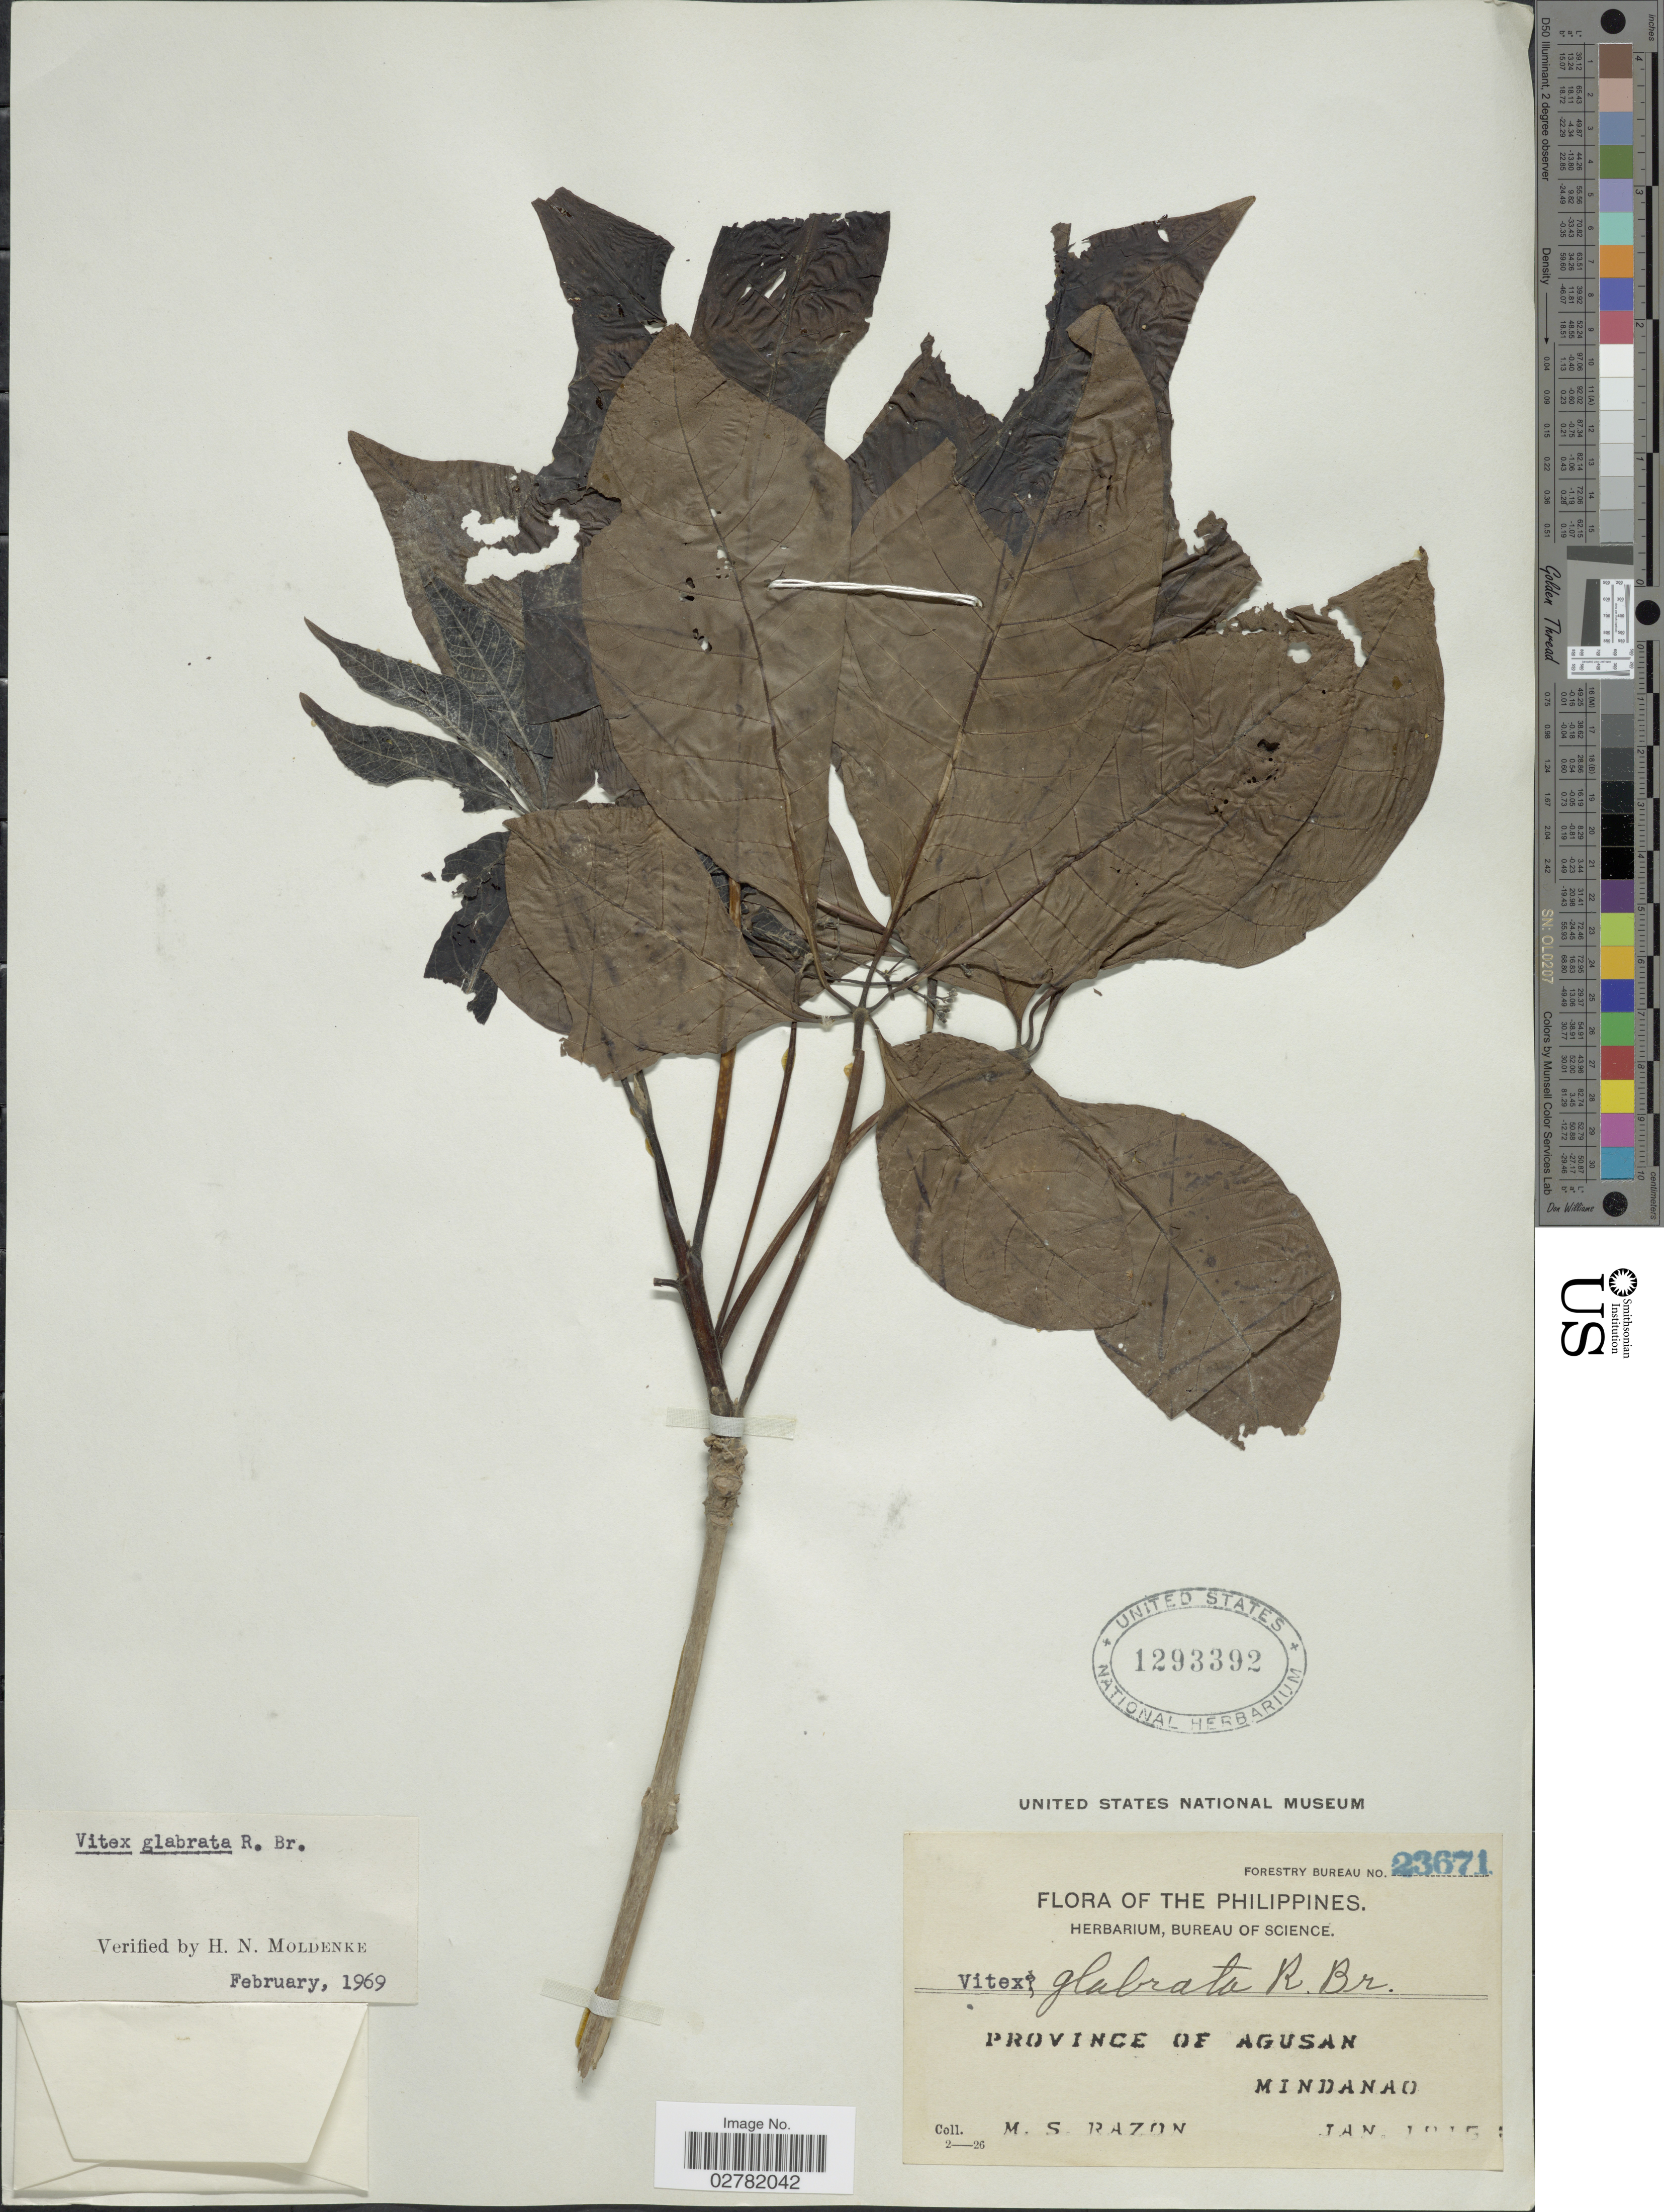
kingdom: Plantae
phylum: Tracheophyta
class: Magnoliopsida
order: Lamiales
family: Lamiaceae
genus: Vitex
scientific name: Vitex glabrata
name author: R. Br.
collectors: M. Razon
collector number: Forestry Bureau 23671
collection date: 1916-01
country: Philippines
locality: Province of Agusan. Mindanao.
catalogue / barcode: US 1293392